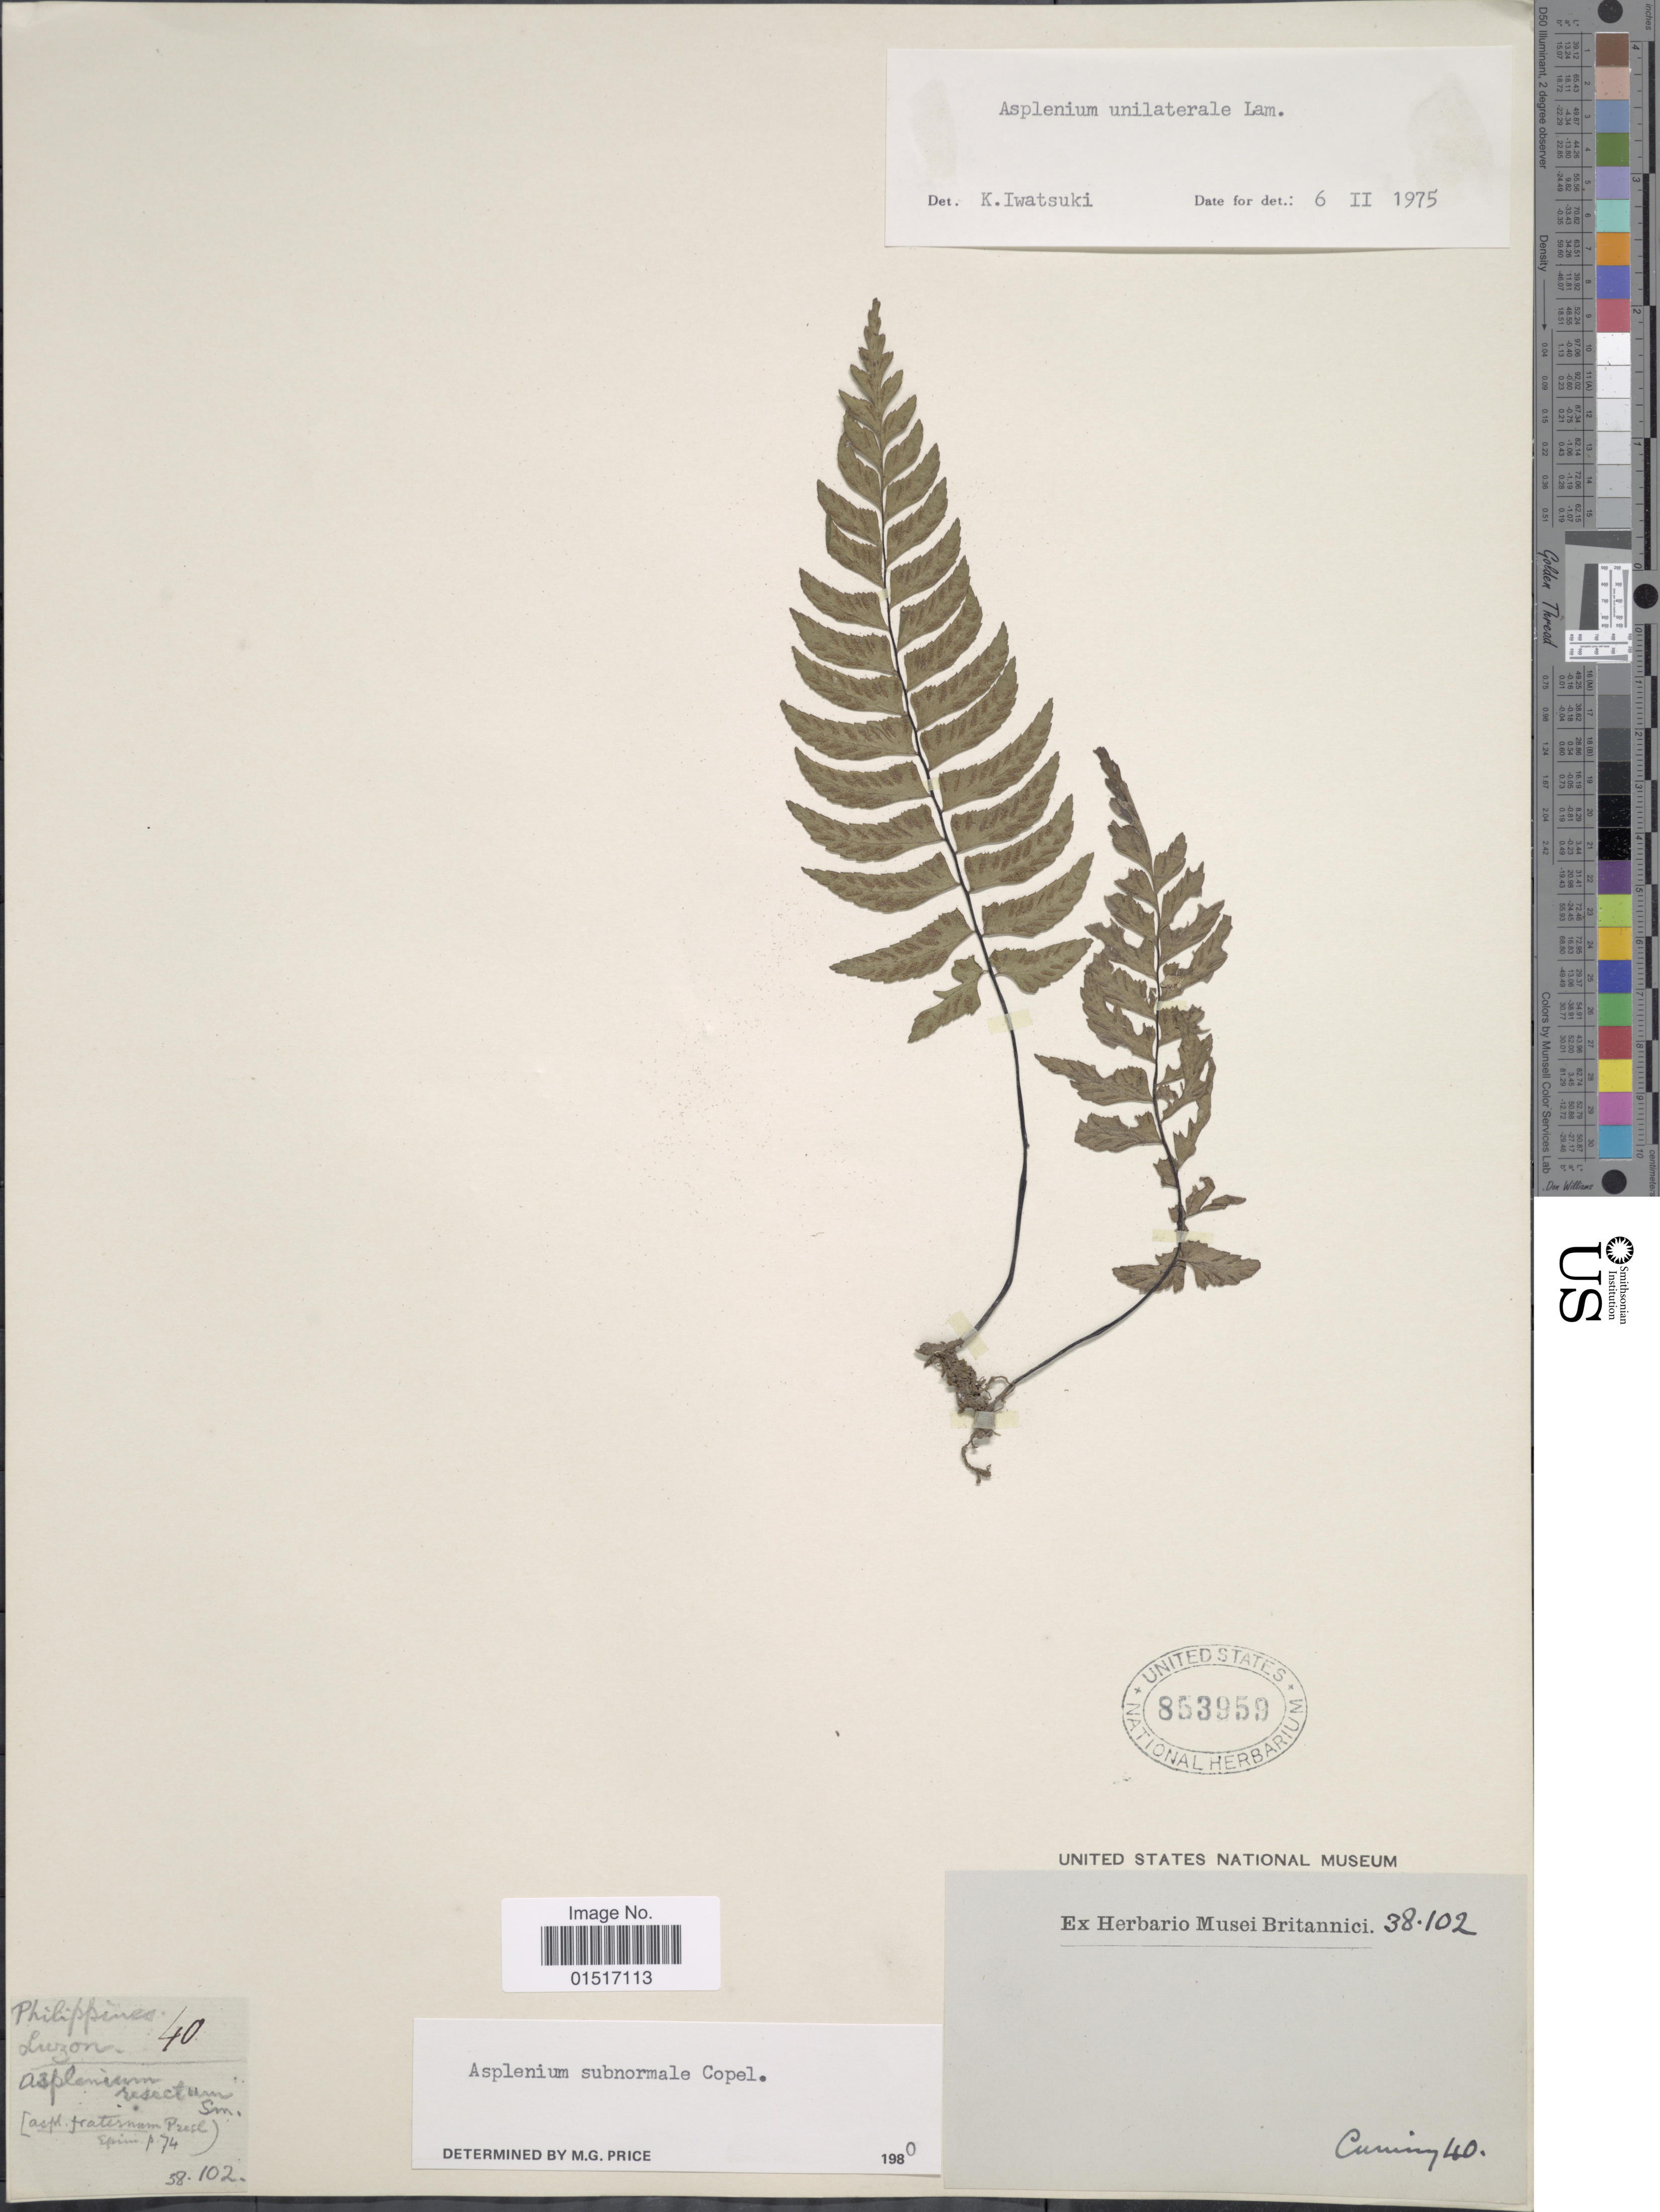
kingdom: Plantae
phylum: Tracheophyta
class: Polypodiopsida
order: Polypodiales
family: Aspleniaceae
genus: Asplenium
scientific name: Asplenium subnormale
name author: Copel.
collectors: -. Cuming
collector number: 40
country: Philippines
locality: Luzon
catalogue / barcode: US 853959